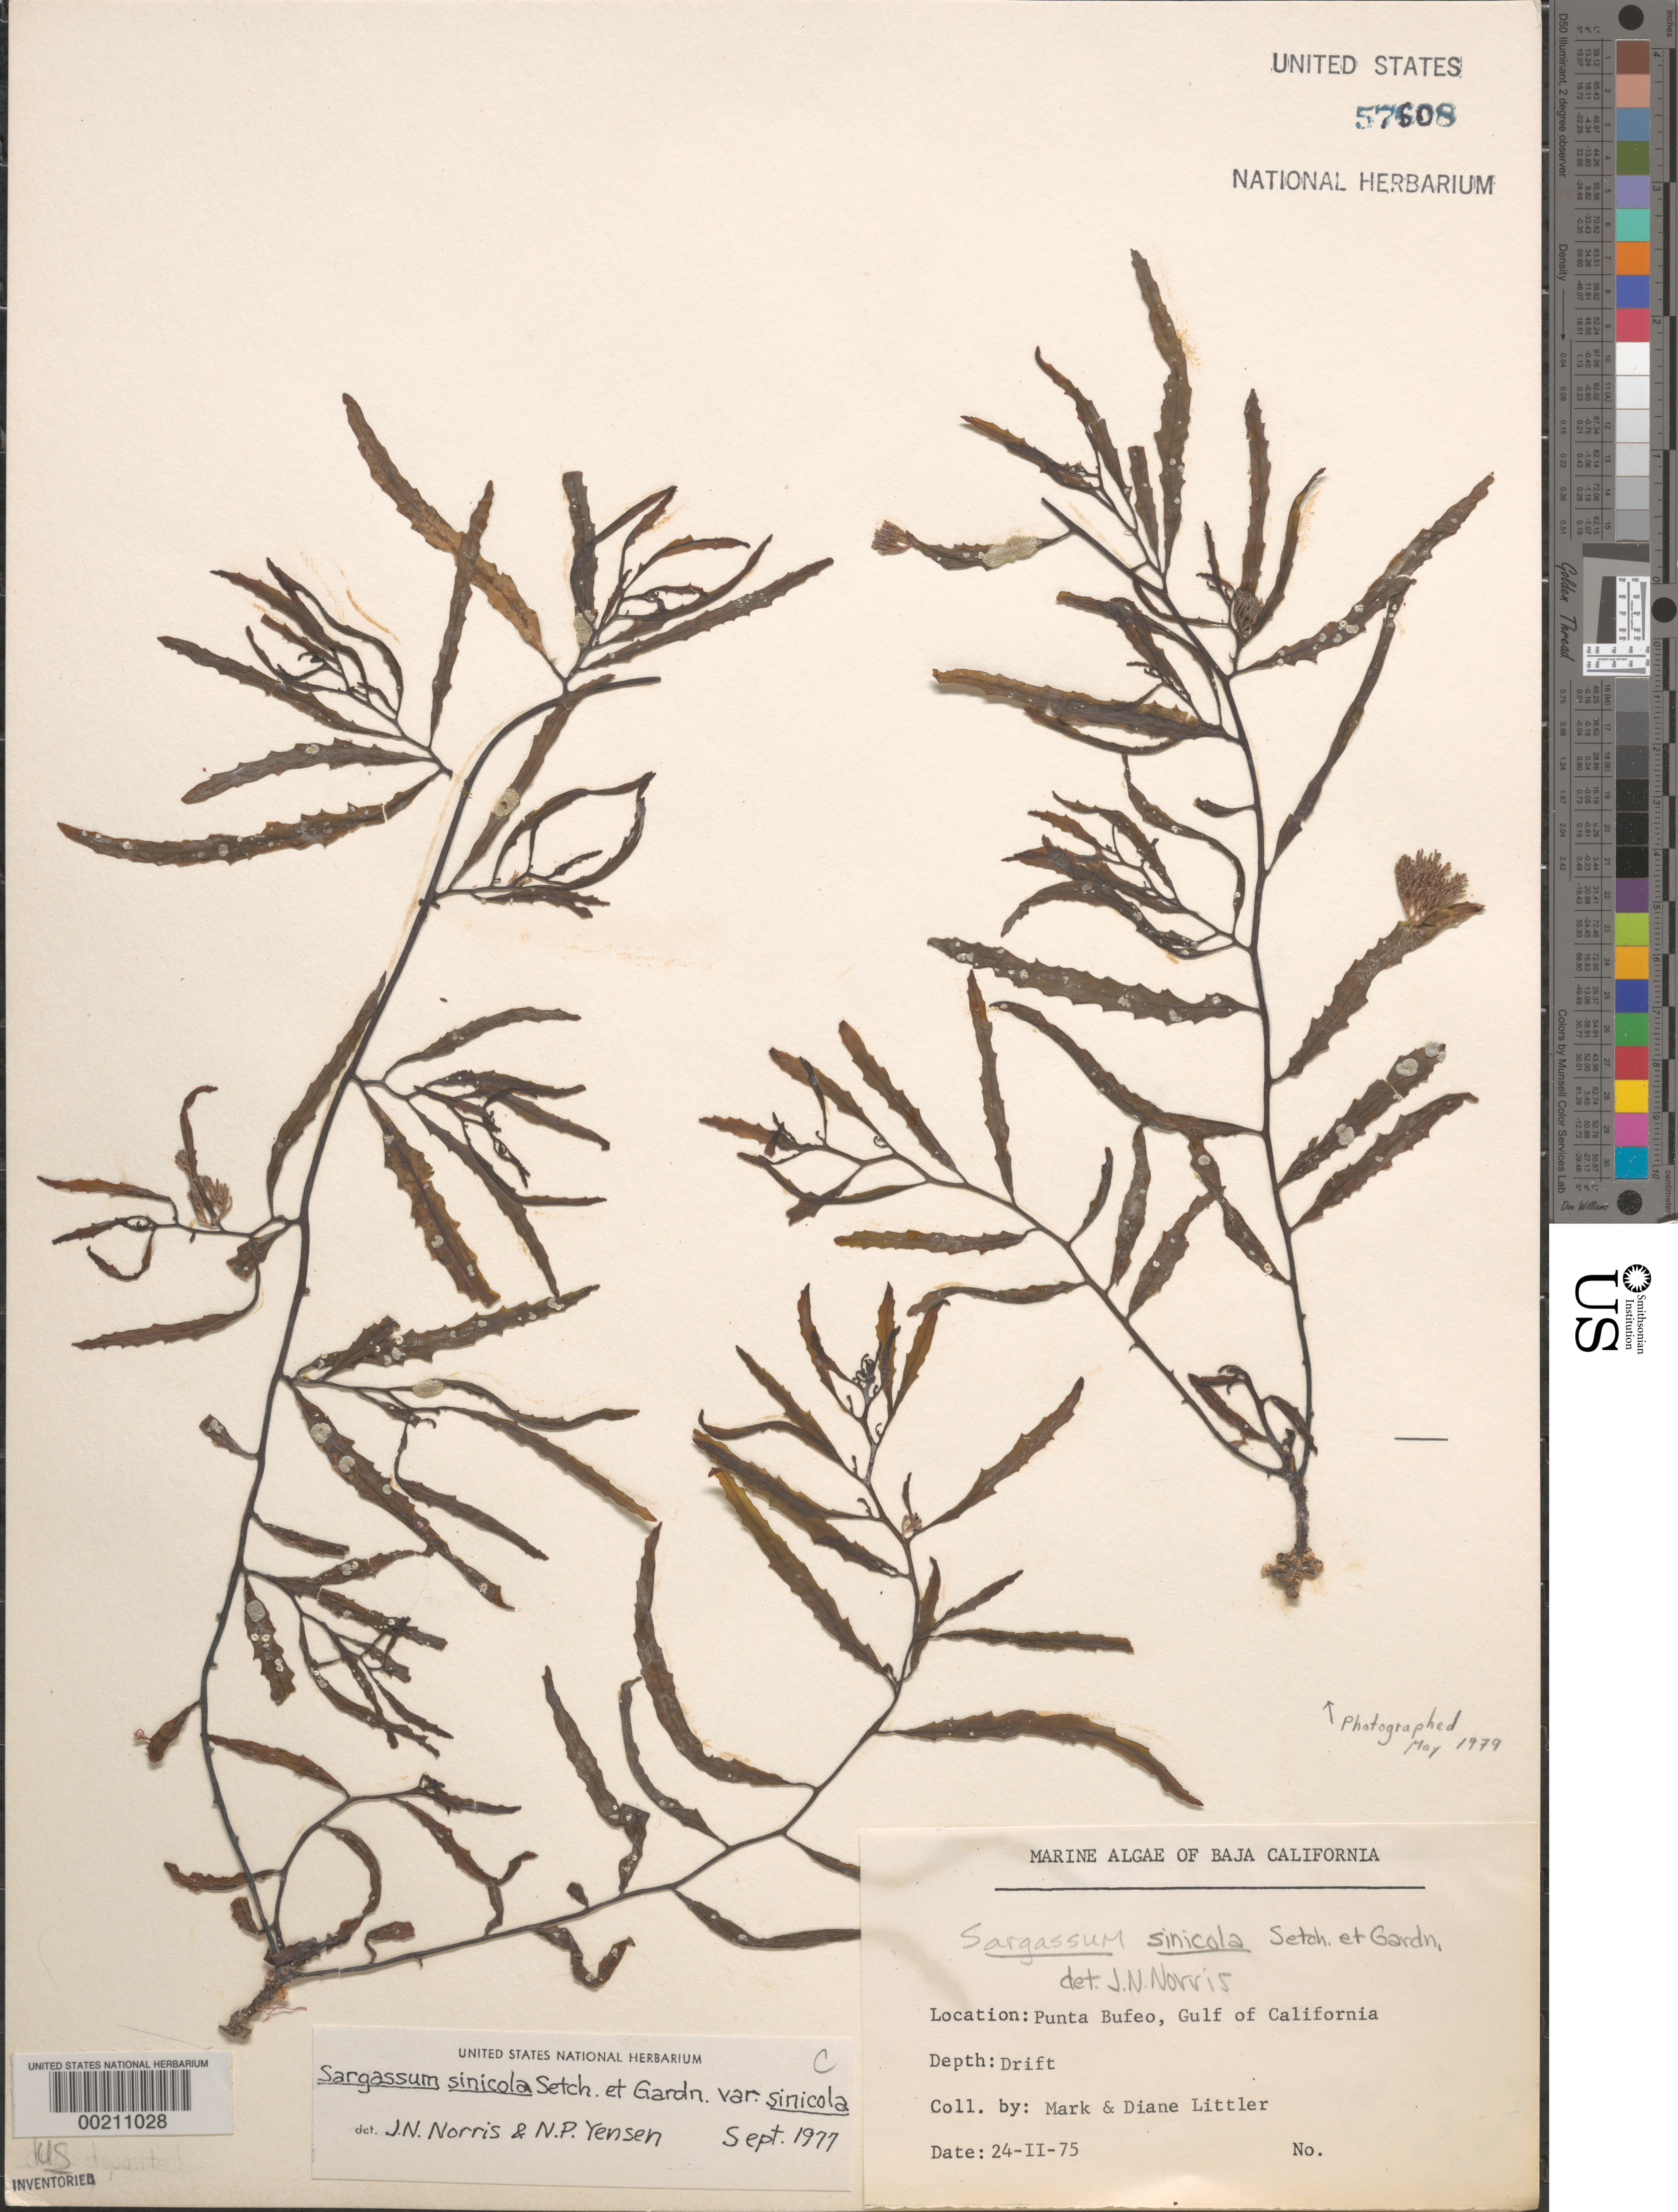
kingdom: Chromista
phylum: Ochrophyta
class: Phaeophyceae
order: Fucales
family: Sargassaceae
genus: Sargassum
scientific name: Sargassum sinicola var. sinicola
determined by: Norris, J. N.; Yensen, N. P.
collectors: M. M. Littler & D. S. Littler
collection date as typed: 24 Feb 1975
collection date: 1975-02-24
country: Mexico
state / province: Baja California Norte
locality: Punta Bufeo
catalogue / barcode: US 57608